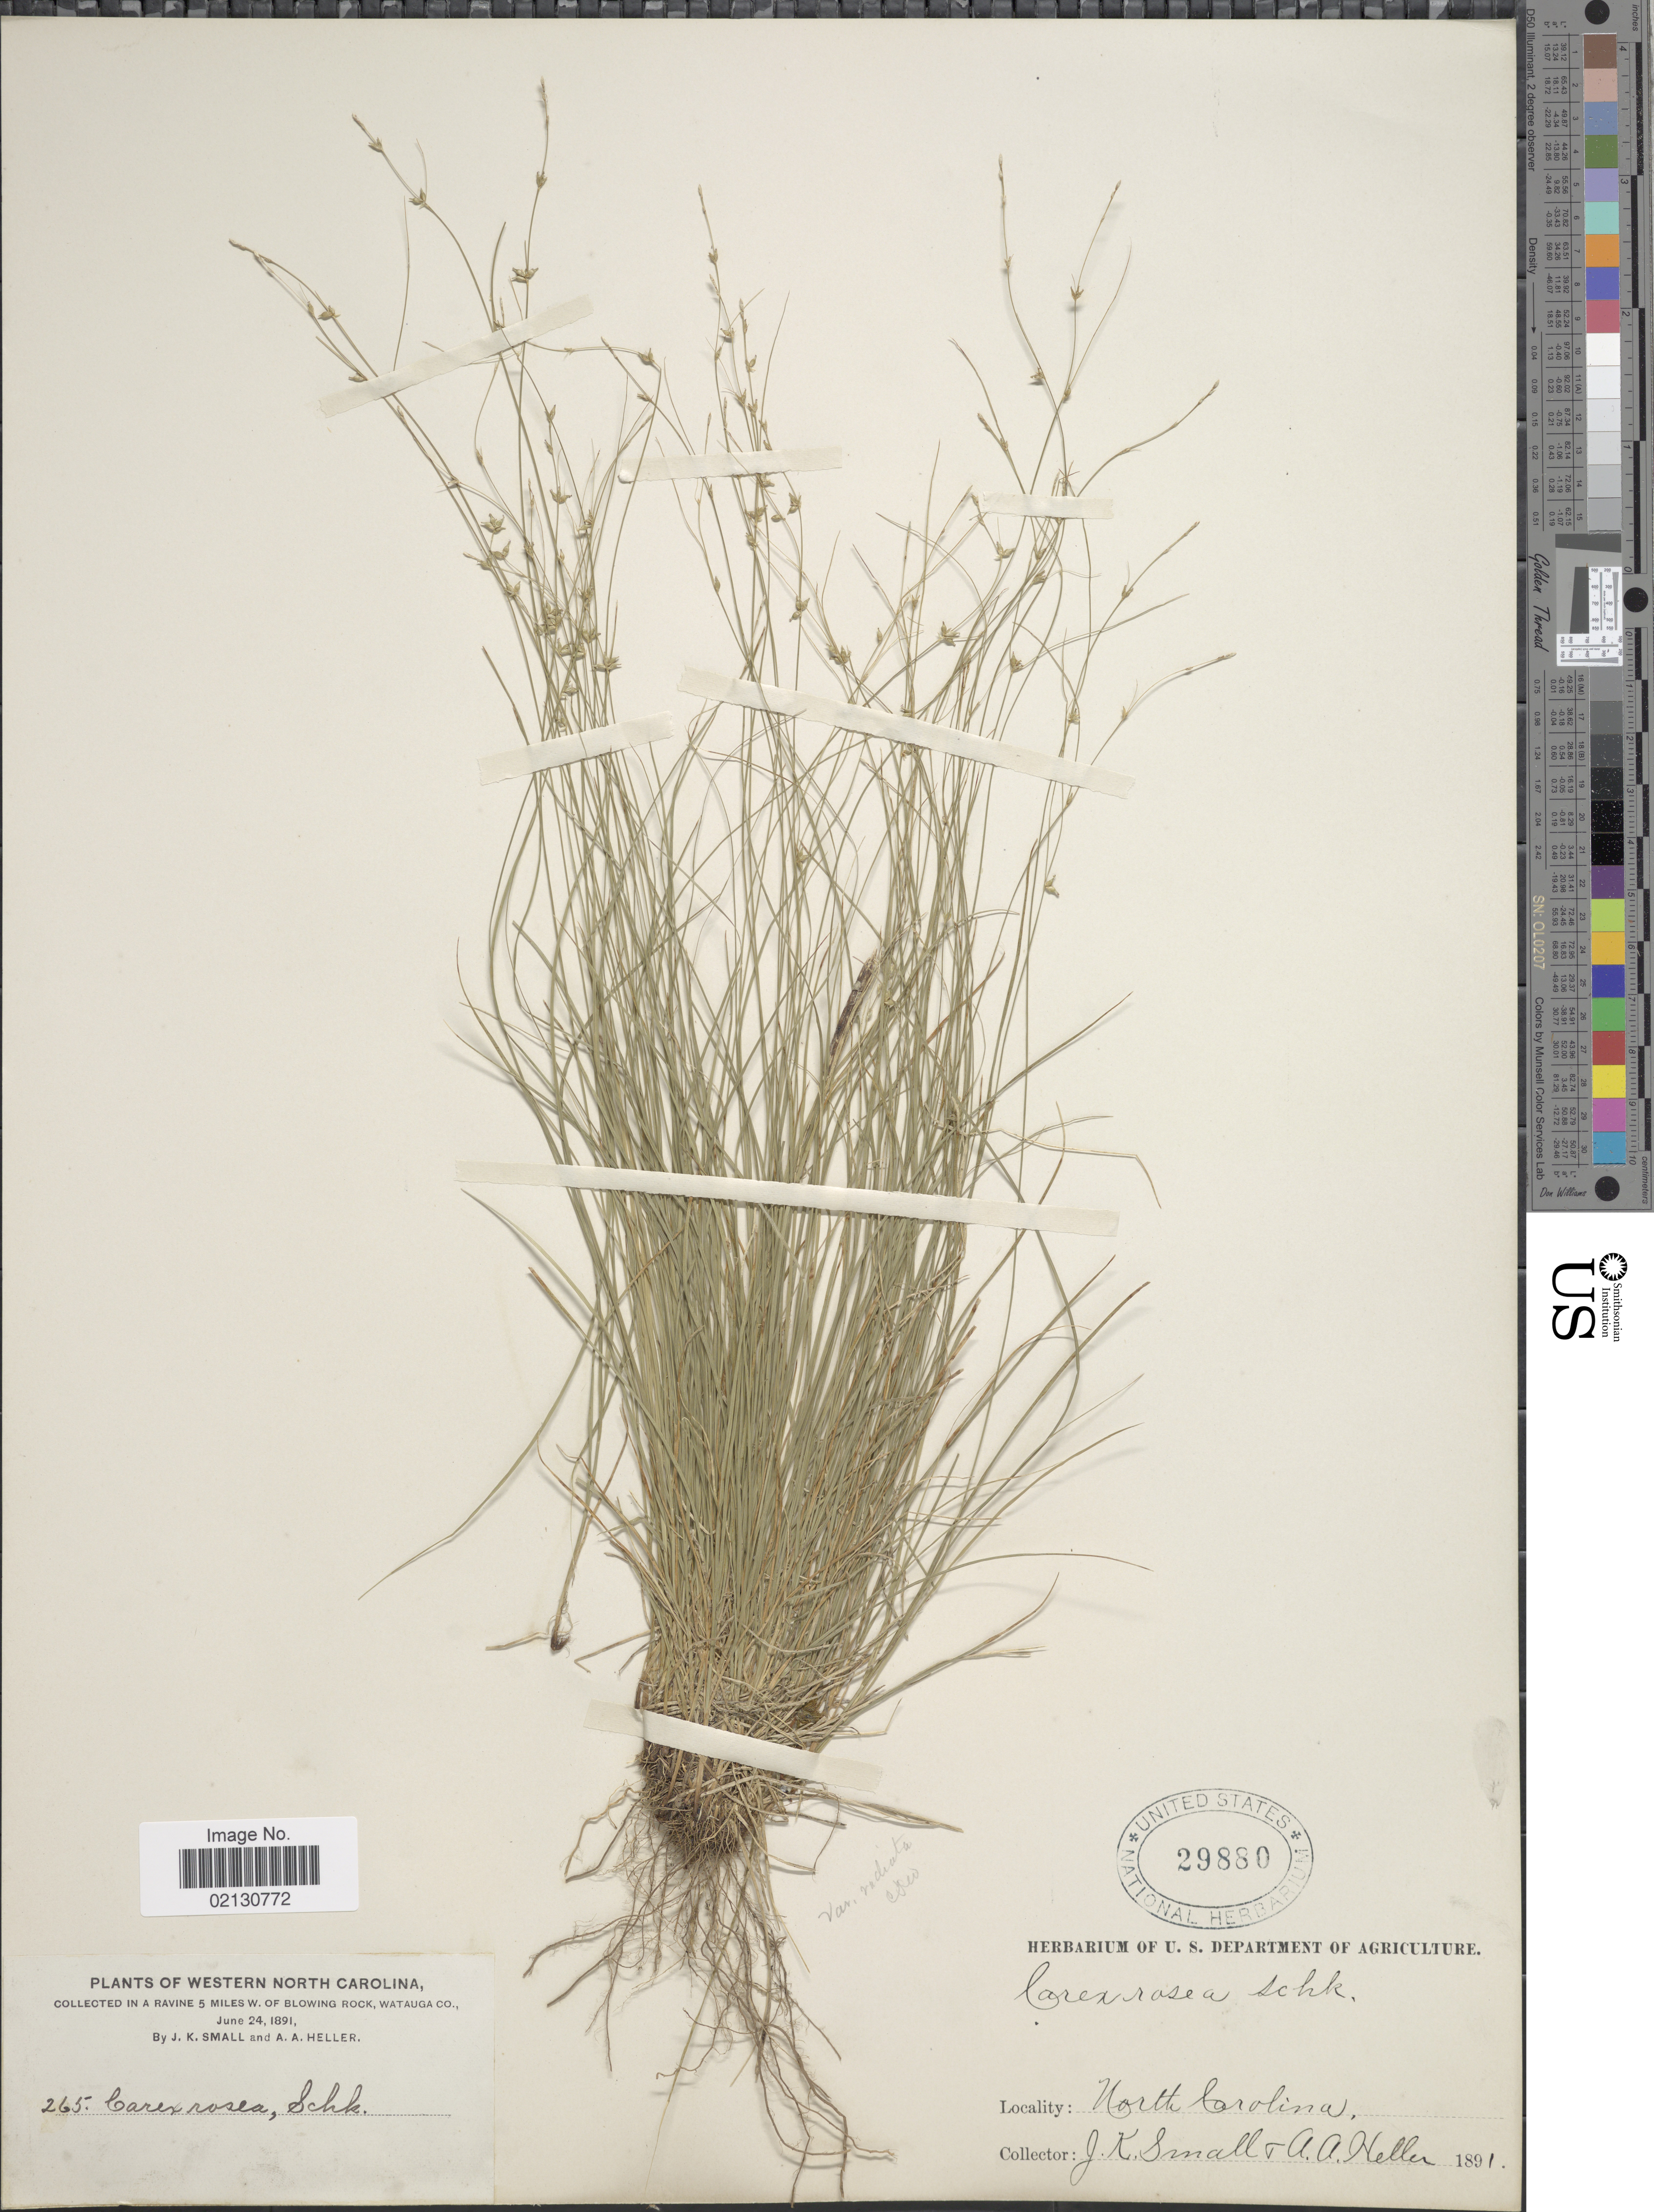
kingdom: Plantae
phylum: Tracheophyta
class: Liliopsida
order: Poales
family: Cyperaceae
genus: Carex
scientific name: Carex radiata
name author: (Wahlenb.) Small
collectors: J. K. Small & A. A. Heller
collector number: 265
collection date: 1891-06-24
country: United States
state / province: North Carolina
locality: Western North Carolina. in a ravine 5 miles w. of Blowing Rock, Watauga Co.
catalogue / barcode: US 29880